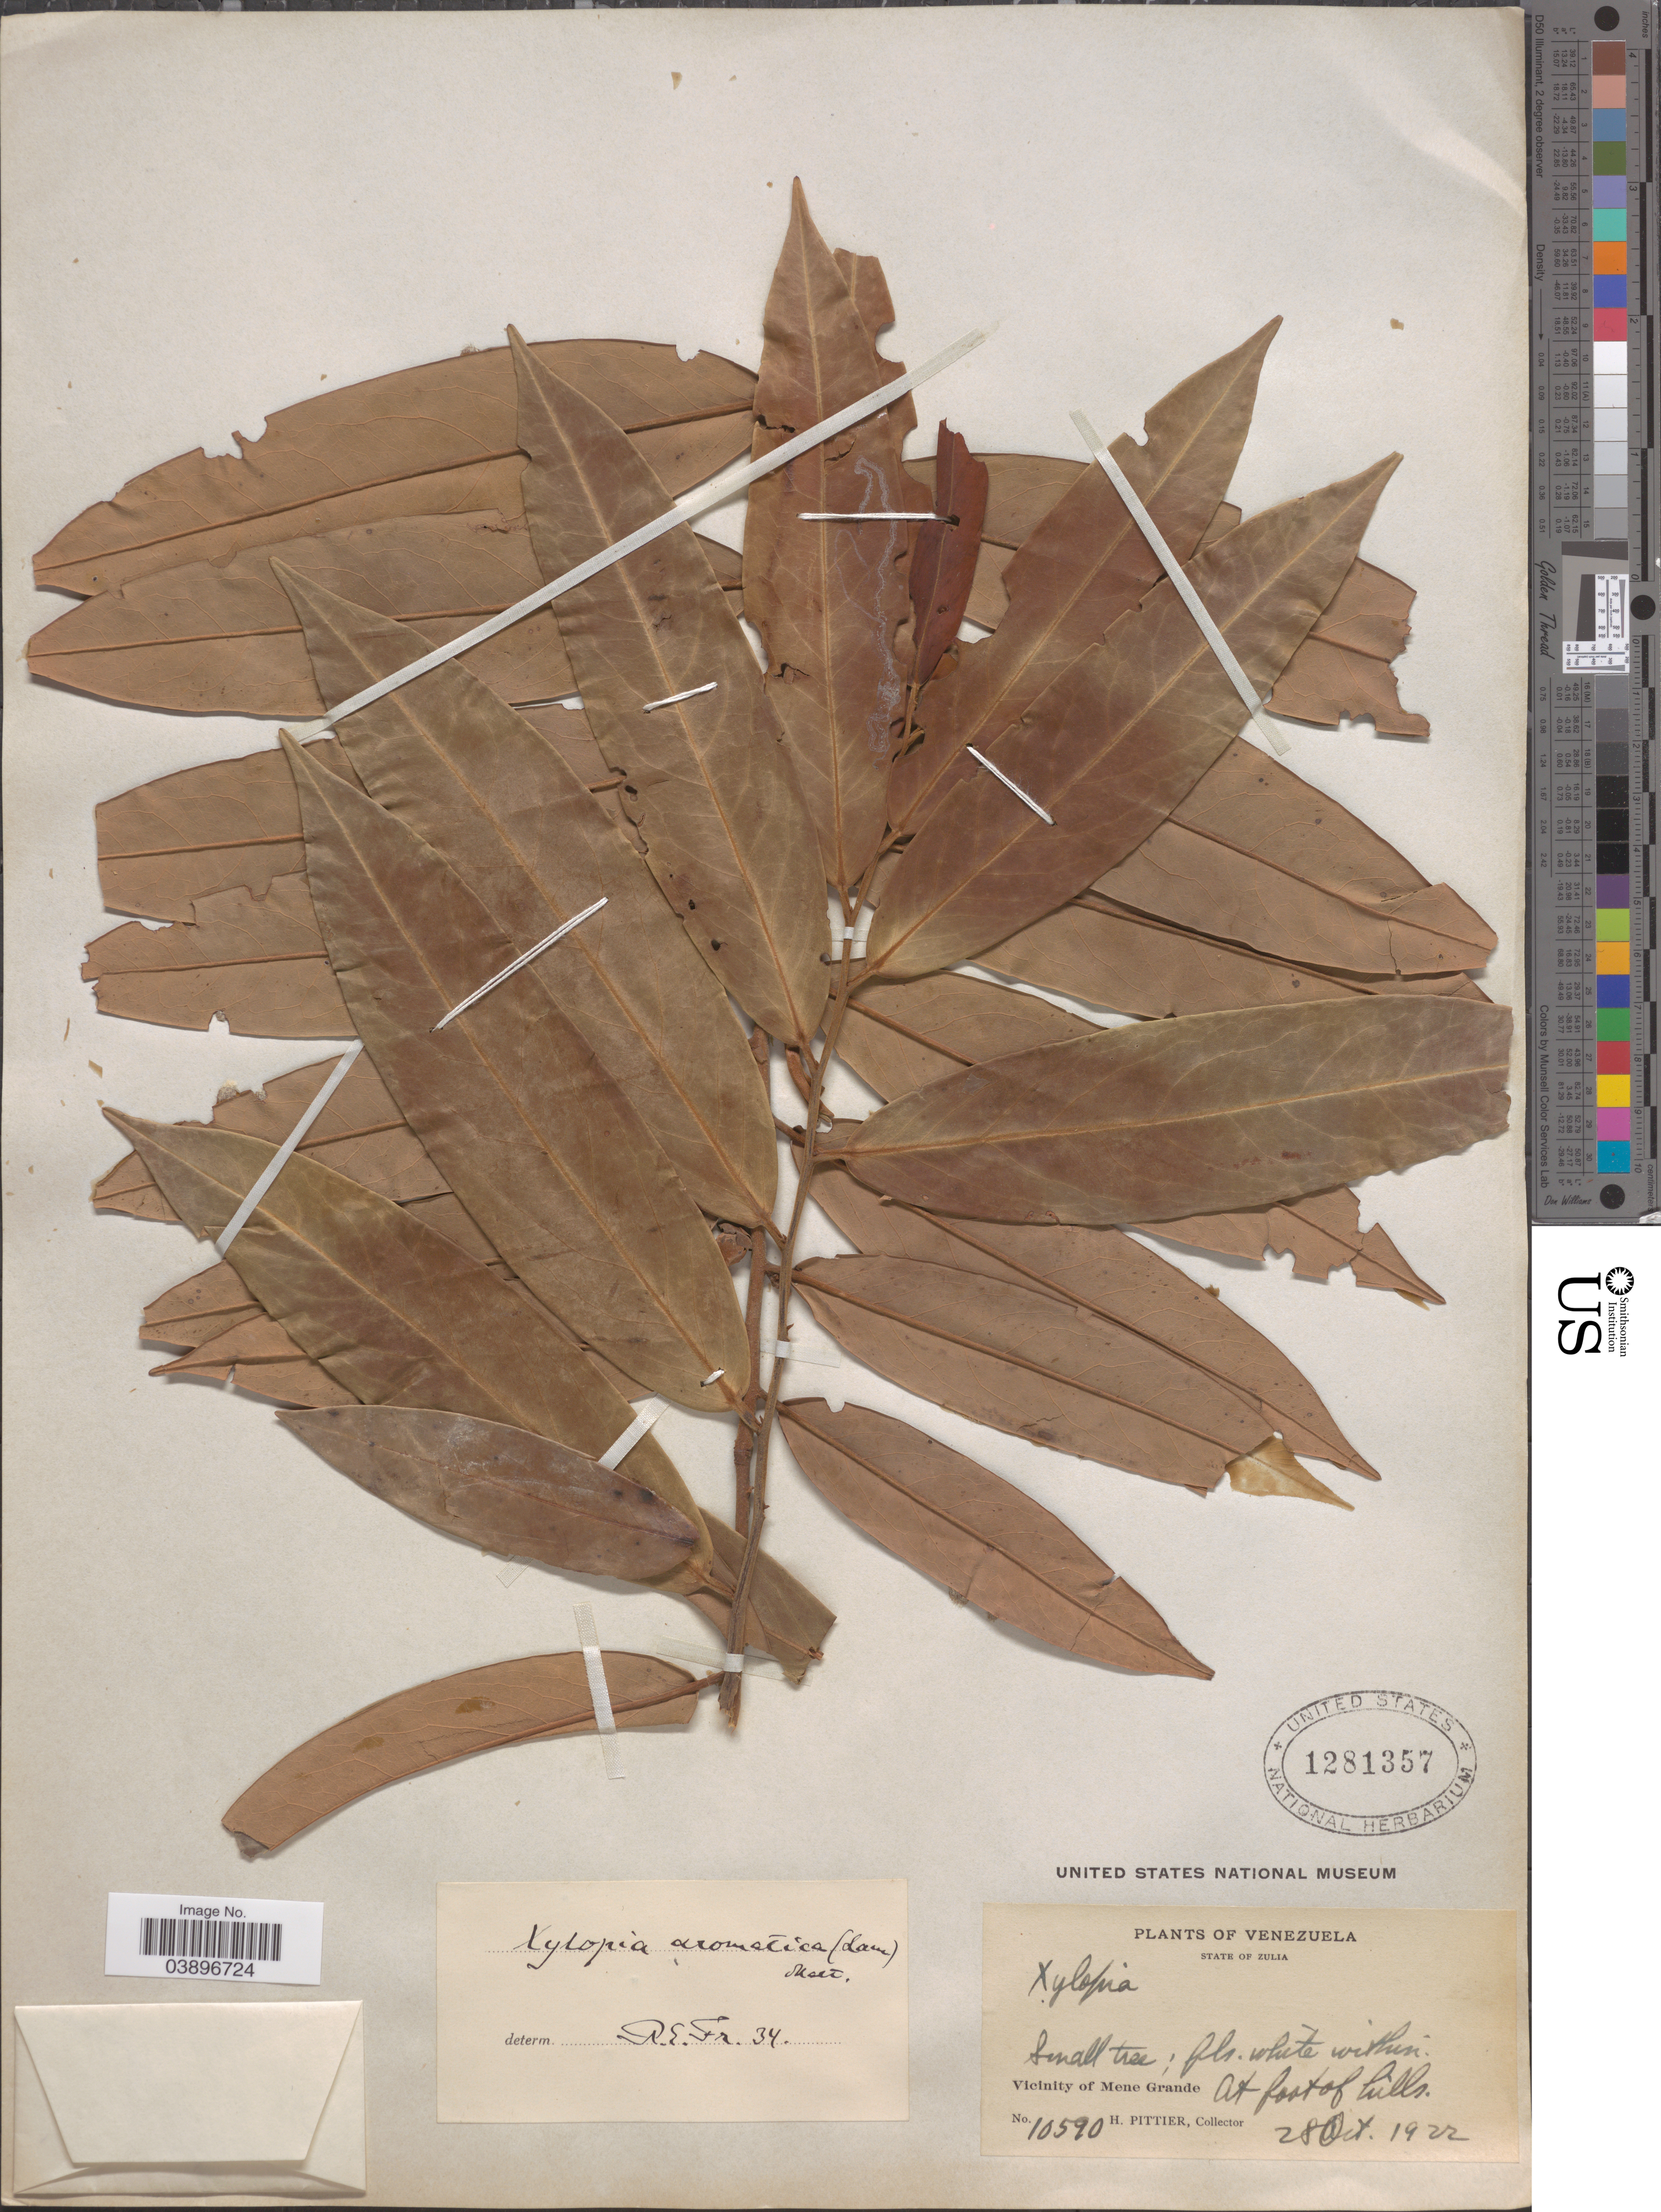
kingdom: Plantae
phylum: Tracheophyta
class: Magnoliopsida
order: Magnoliales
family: Annonaceae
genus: Xylopia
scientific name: Xylopia aromatica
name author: (Lam.) Mart.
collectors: H. F. Pittier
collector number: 10590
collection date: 1922-10-28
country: Venezuela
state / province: Zulia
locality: Vicinity of Mene Grande. At foot of hills.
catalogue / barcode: US 1281357